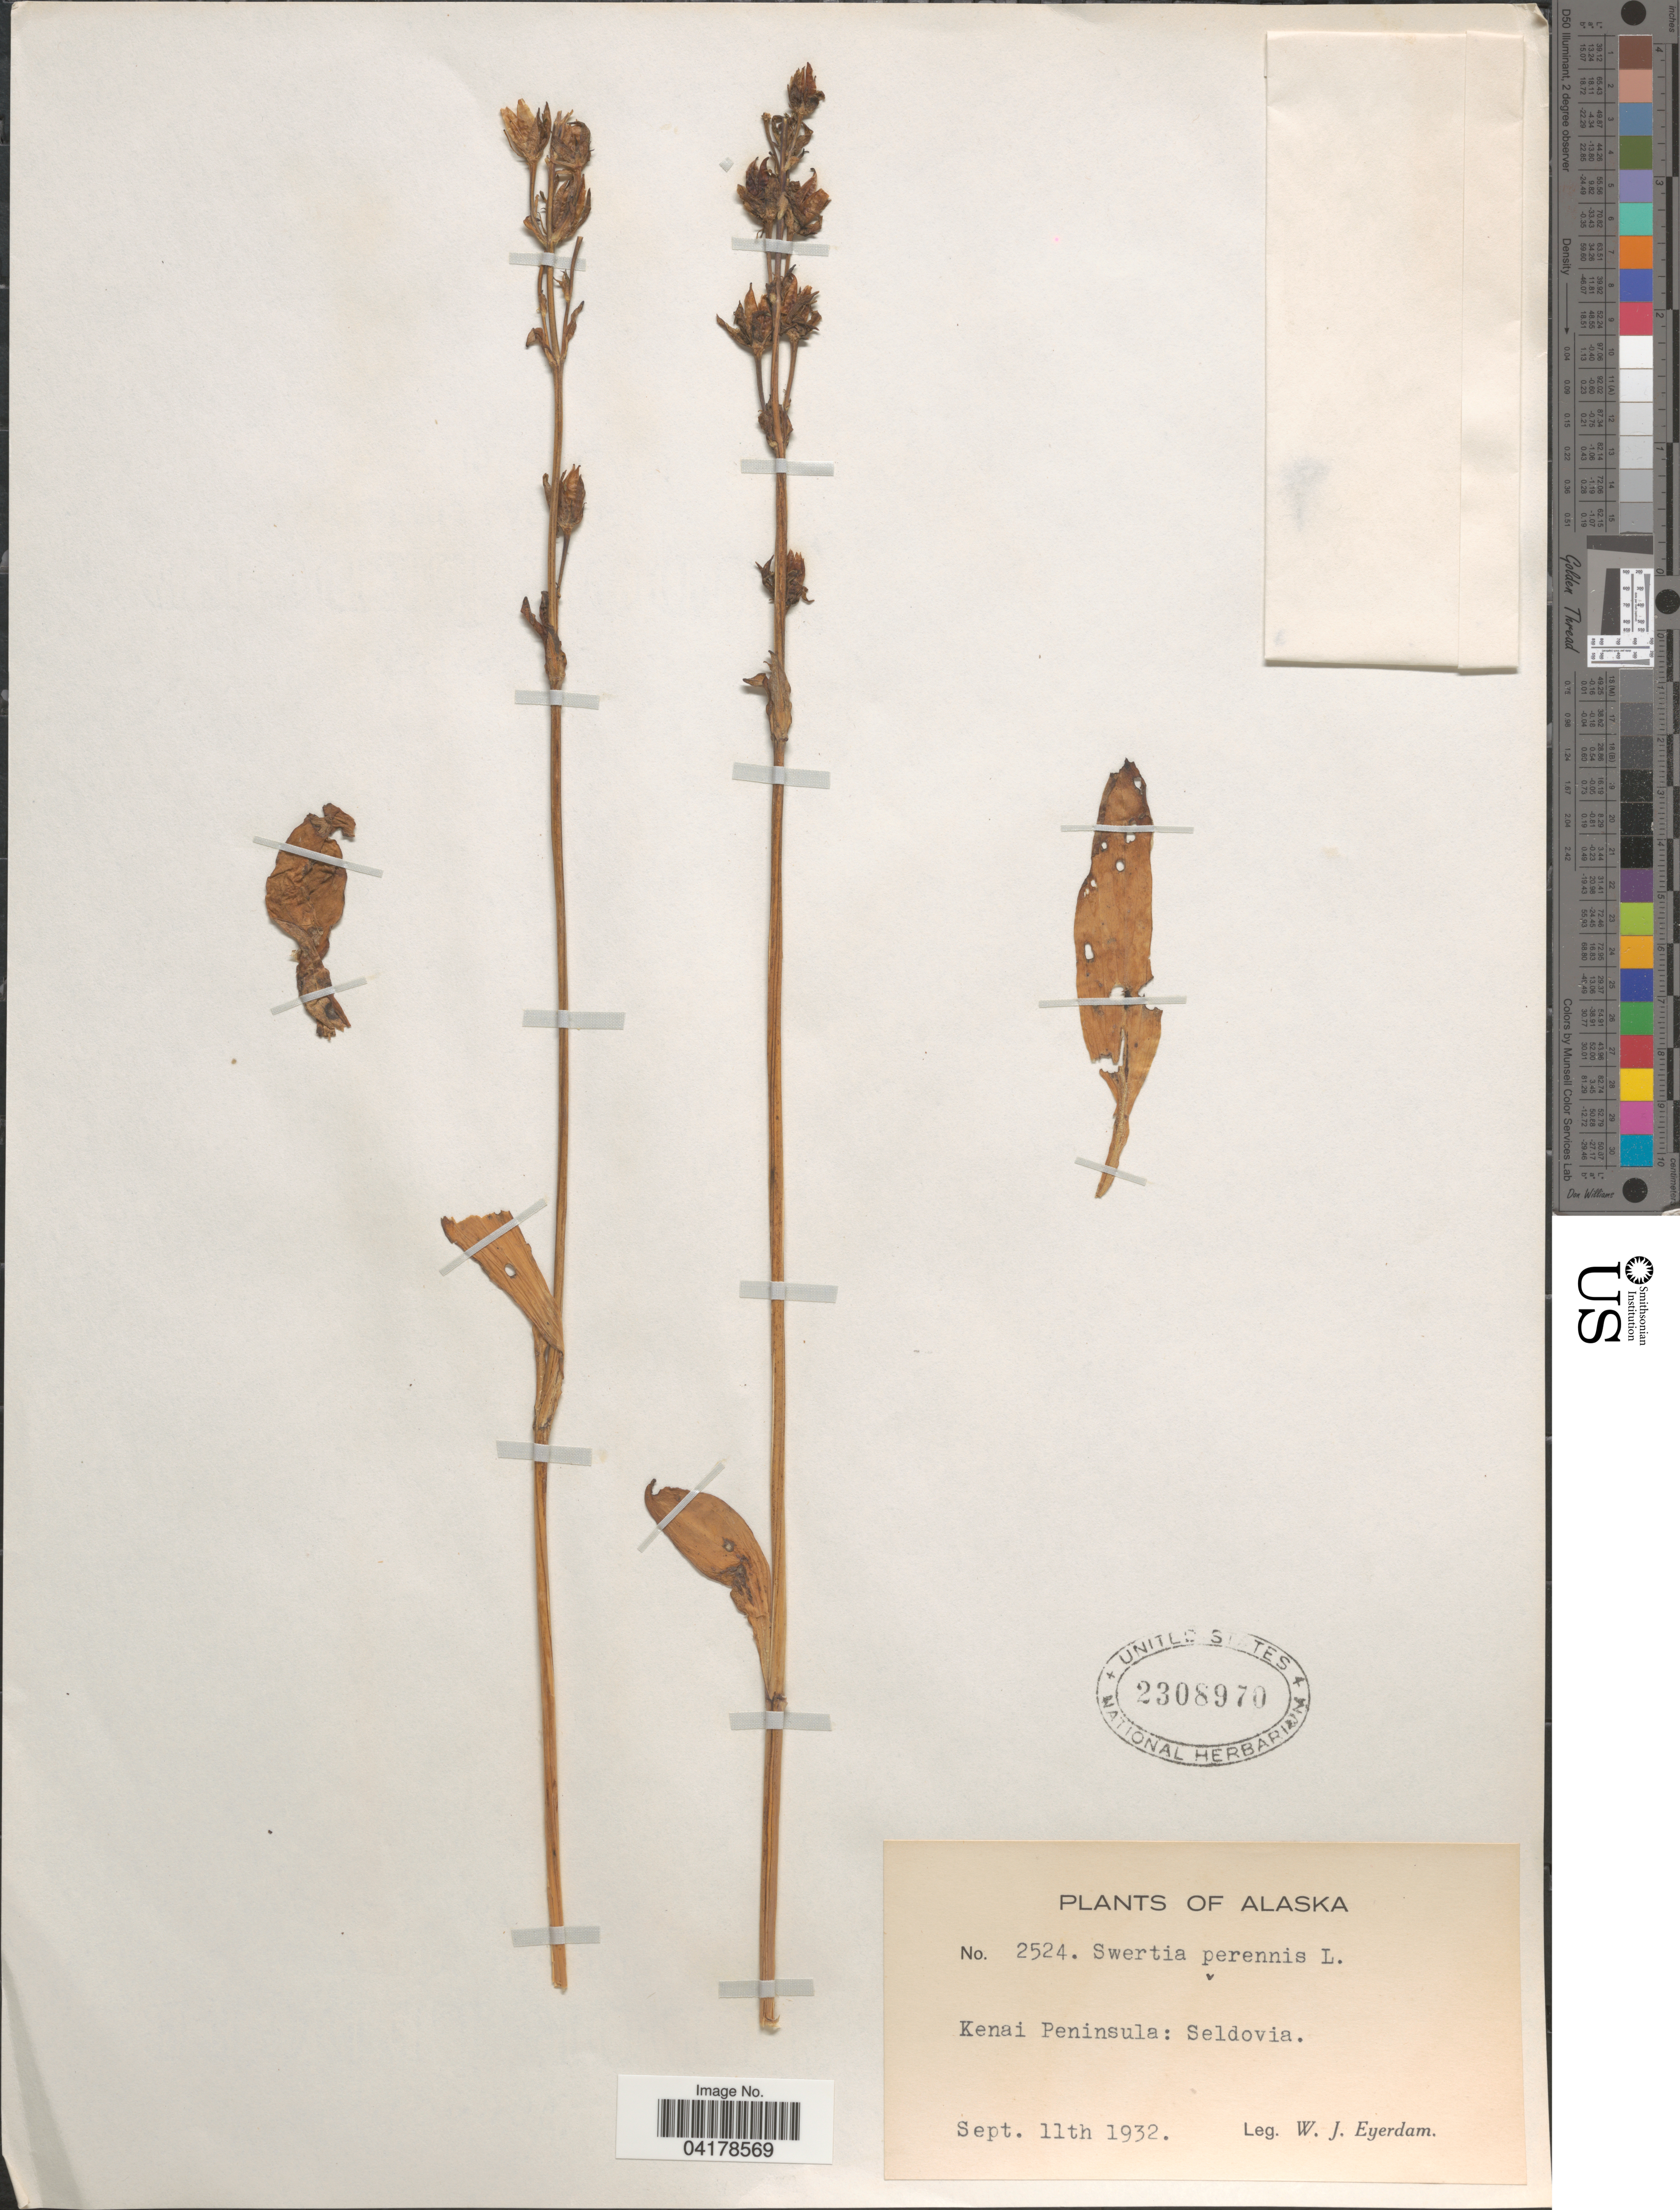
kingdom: Plantae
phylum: Tracheophyta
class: Magnoliopsida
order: Gentianales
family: Gentianaceae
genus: Swertia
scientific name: Swertia perennis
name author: L.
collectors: W. J. Eyerdam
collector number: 2524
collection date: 1932-09-11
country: United States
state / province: Alaska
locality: Kenai Peninsula: Seldovia.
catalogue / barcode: US 2308970